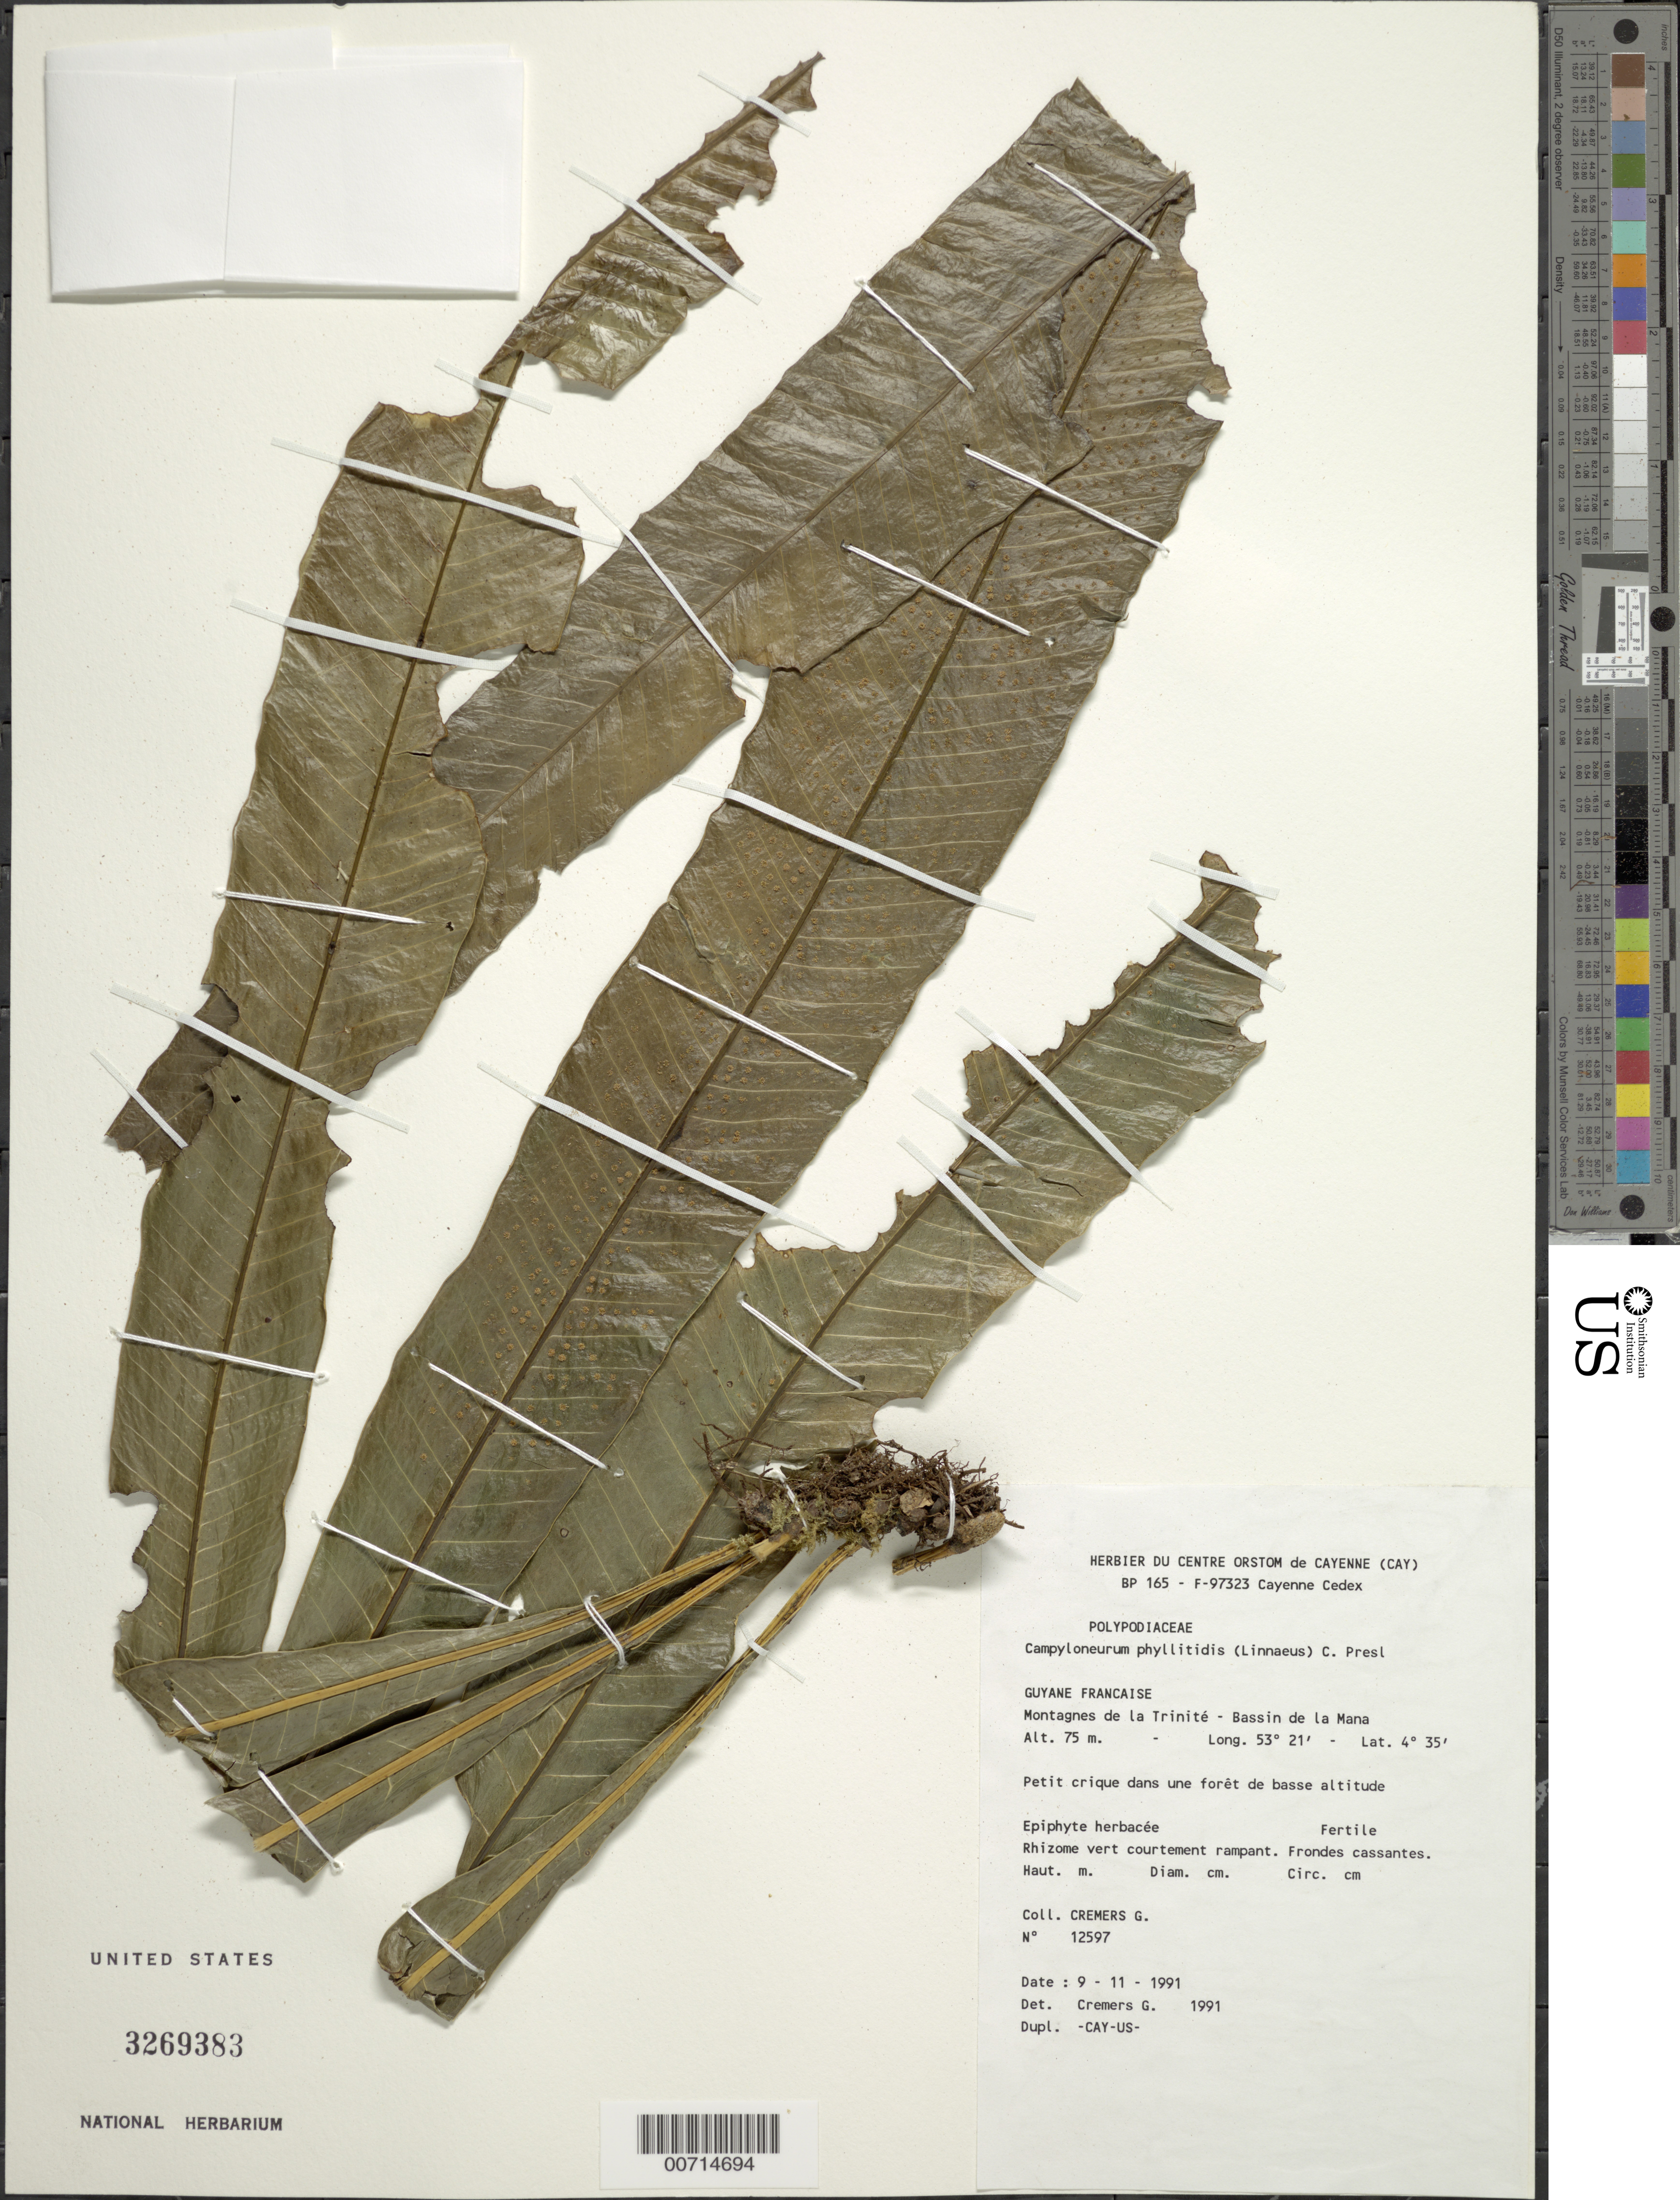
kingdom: Plantae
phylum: Tracheophyta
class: Polypodiopsida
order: Polypodiales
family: Polypodiaceae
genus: Campyloneurum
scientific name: Campyloneurum phyllitidis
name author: (L.) C. Presl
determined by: Cremers, Georges A.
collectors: G. Cremers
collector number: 12597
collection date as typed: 9-Nov-91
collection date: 1991-11-09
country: French Guiana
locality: Montagnes de la Trinité, Bassin de la Mana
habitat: Petit crique dans une forêt de basse altitude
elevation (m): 75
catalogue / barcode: US 3269383